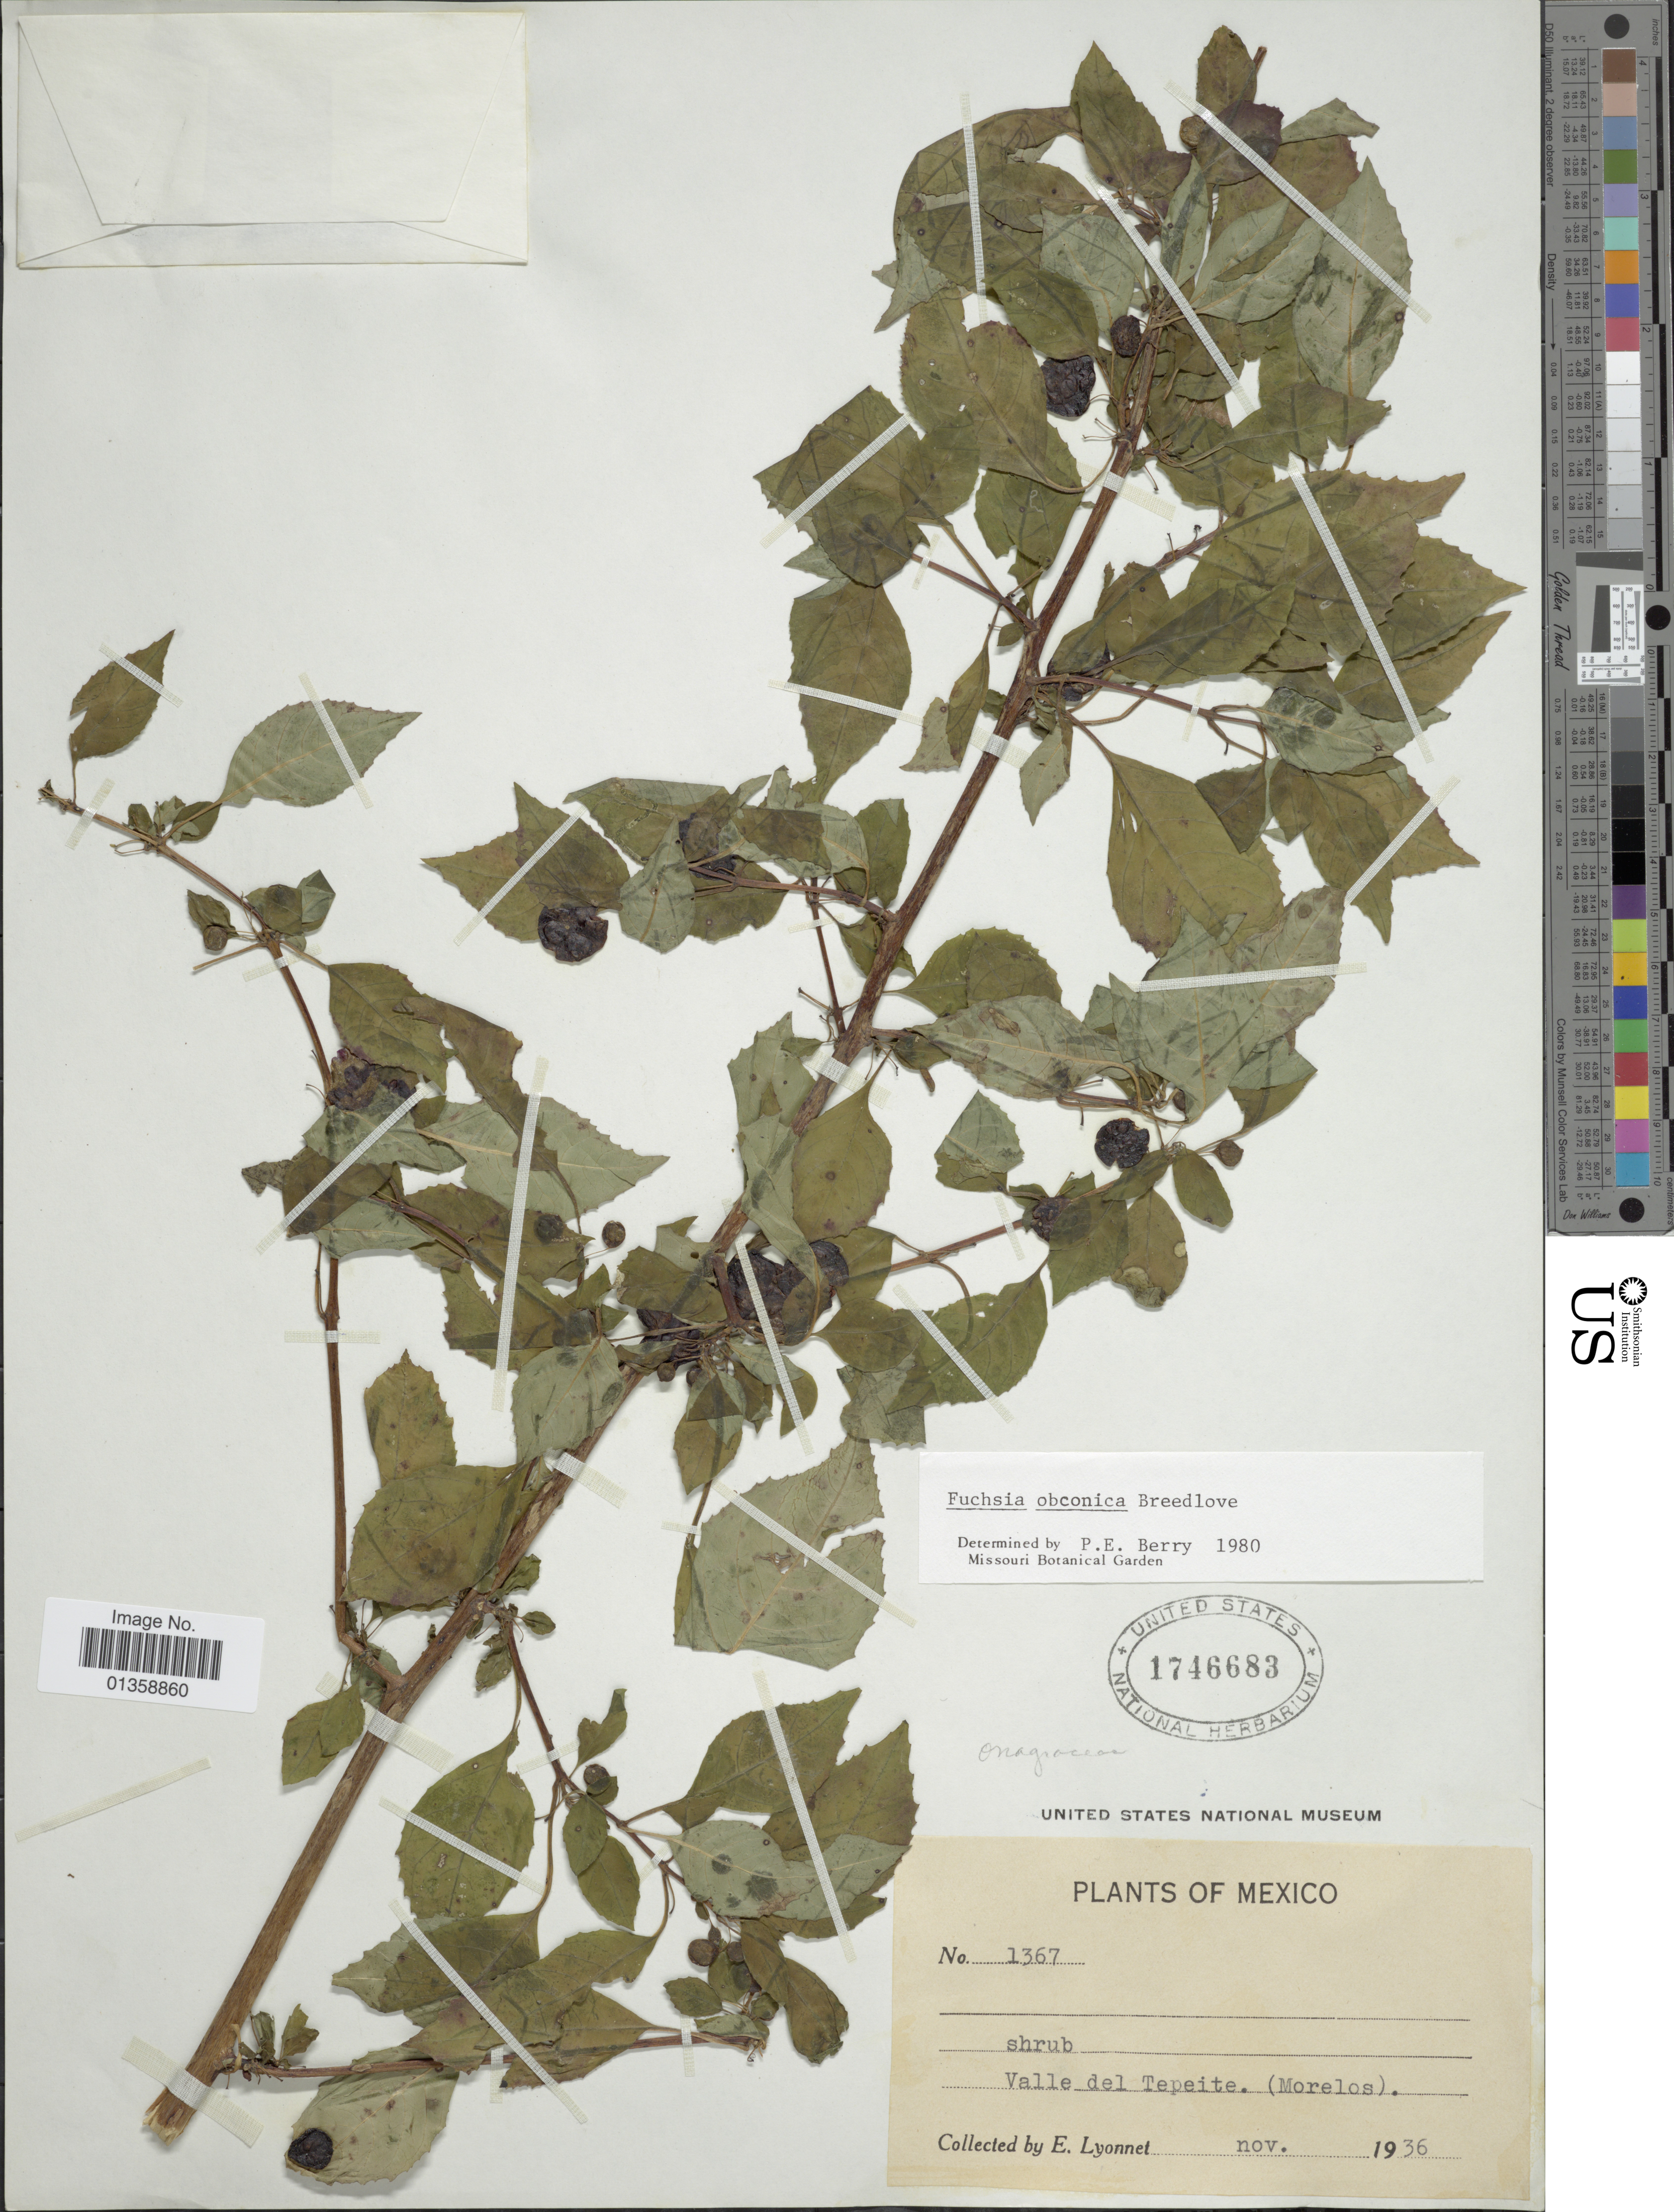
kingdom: Plantae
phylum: Tracheophyta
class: Magnoliopsida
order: Myrtales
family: Onagraceae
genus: Fuchsia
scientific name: Fuchsia obconica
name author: Breedlove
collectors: E. Lyonnet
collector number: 1367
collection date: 1936-11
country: Mexico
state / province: Morelos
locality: Valle del Tepeite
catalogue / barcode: US 1746683